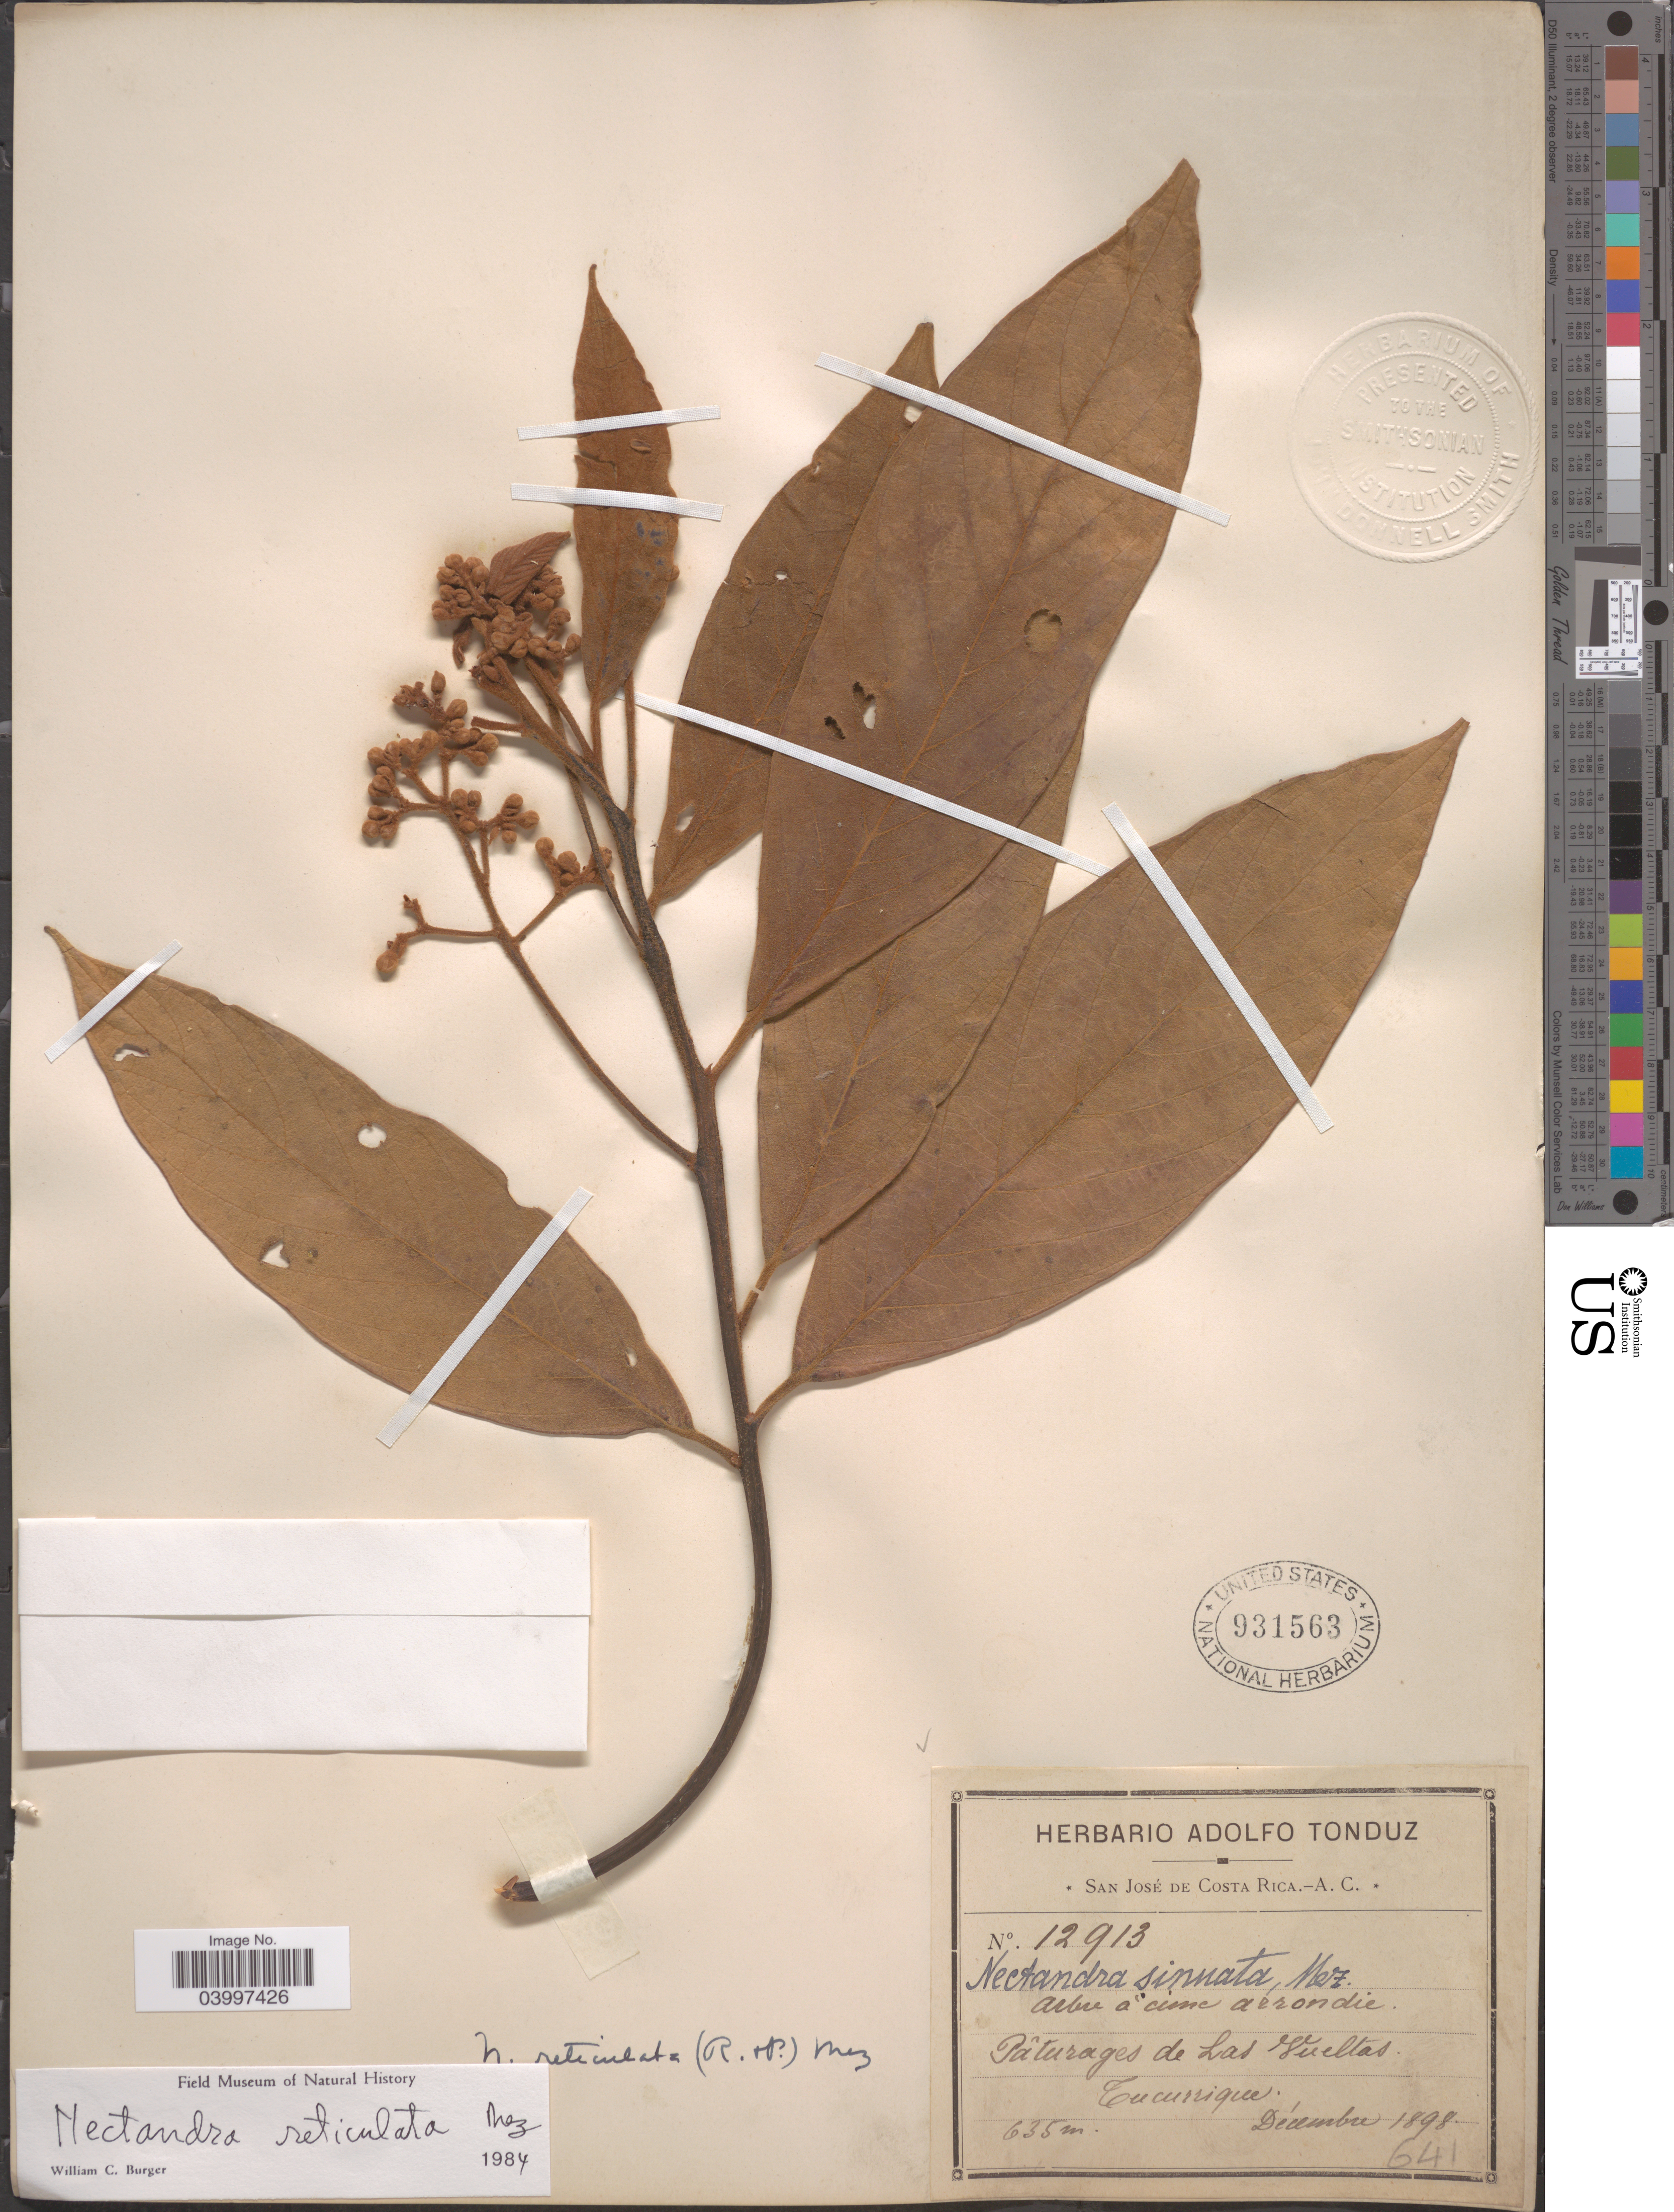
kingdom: Plantae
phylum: Tracheophyta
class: Magnoliopsida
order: Laurales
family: Lauraceae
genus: Nectandra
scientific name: Nectandra reticulata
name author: (Ruiz & Pav.) Mez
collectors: ex Herb. Adolfo Tonduz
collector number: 12913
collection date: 1898-12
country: Costa Rica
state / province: San José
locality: Pâturages de Las Vueltas. Tucurrique.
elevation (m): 635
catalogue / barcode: US 931563